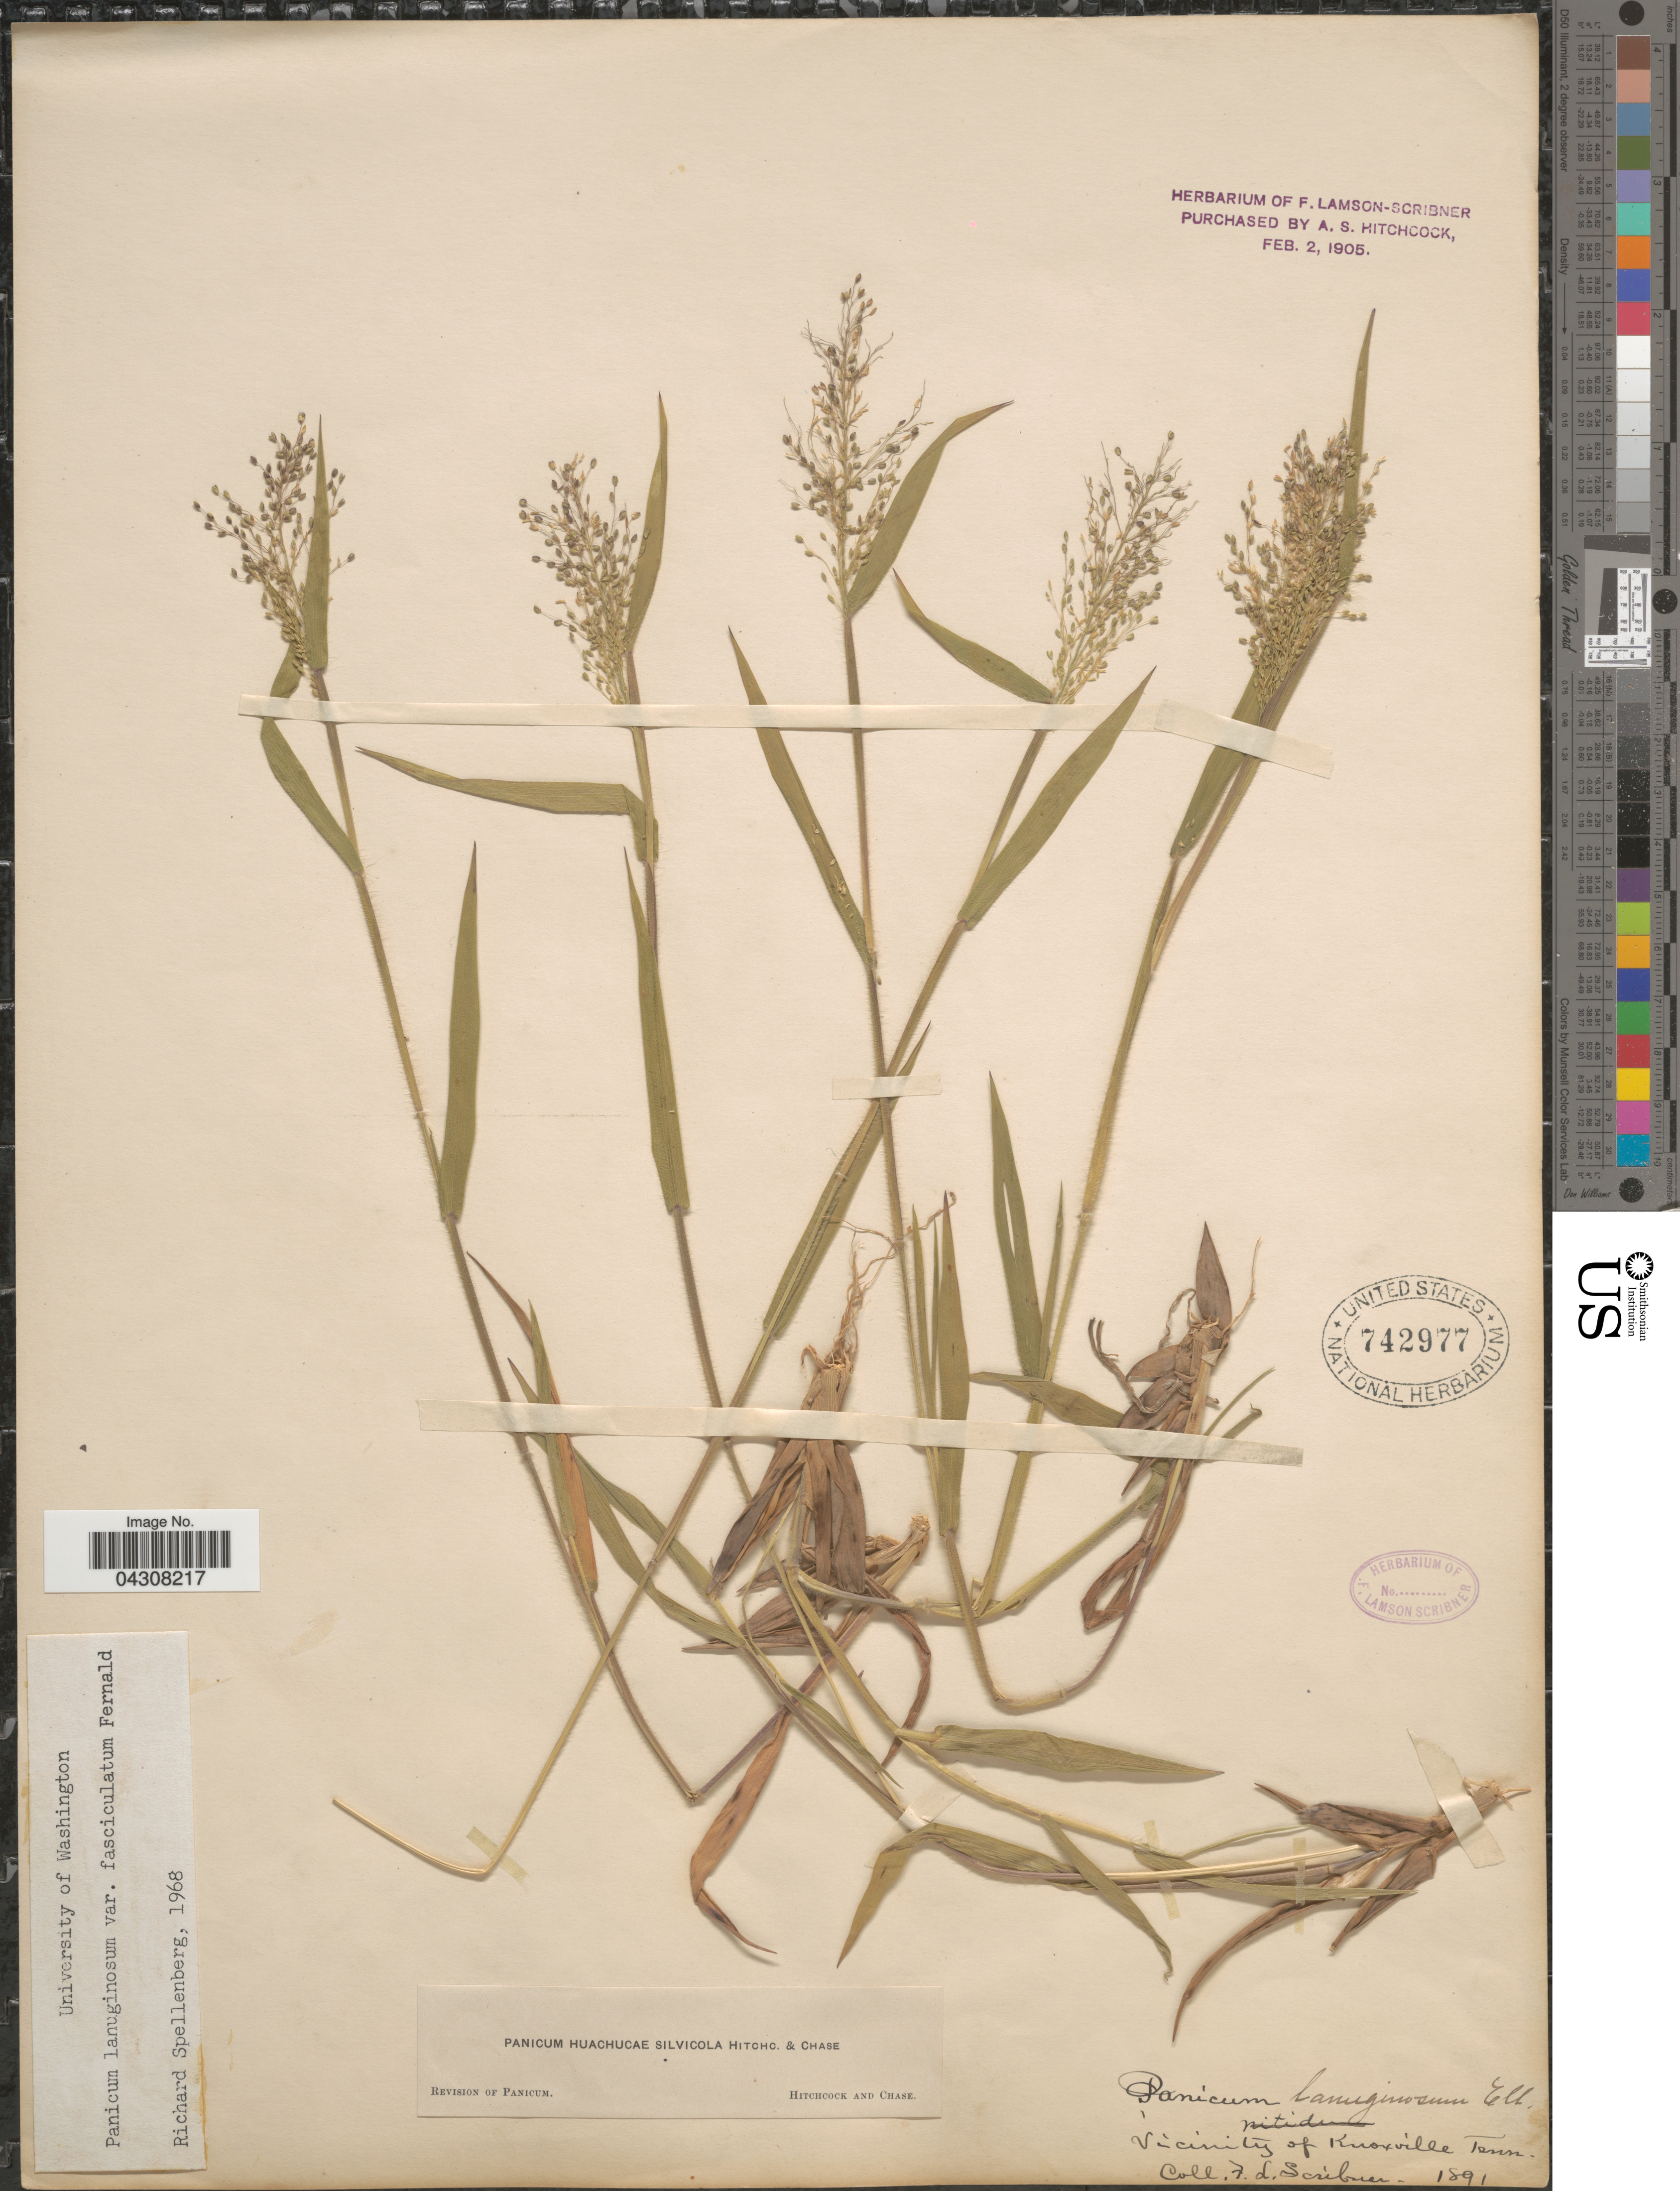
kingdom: Plantae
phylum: Tracheophyta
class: Liliopsida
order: Poales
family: Poaceae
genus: Dichanthelium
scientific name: Dichanthelium acuminatum var. acuminatum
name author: (Sw.) Gould & C.A. Clark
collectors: F. L. Scribner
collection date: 1891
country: United States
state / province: Tennessee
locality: Vicinity of Knoxville.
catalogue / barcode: US 742977